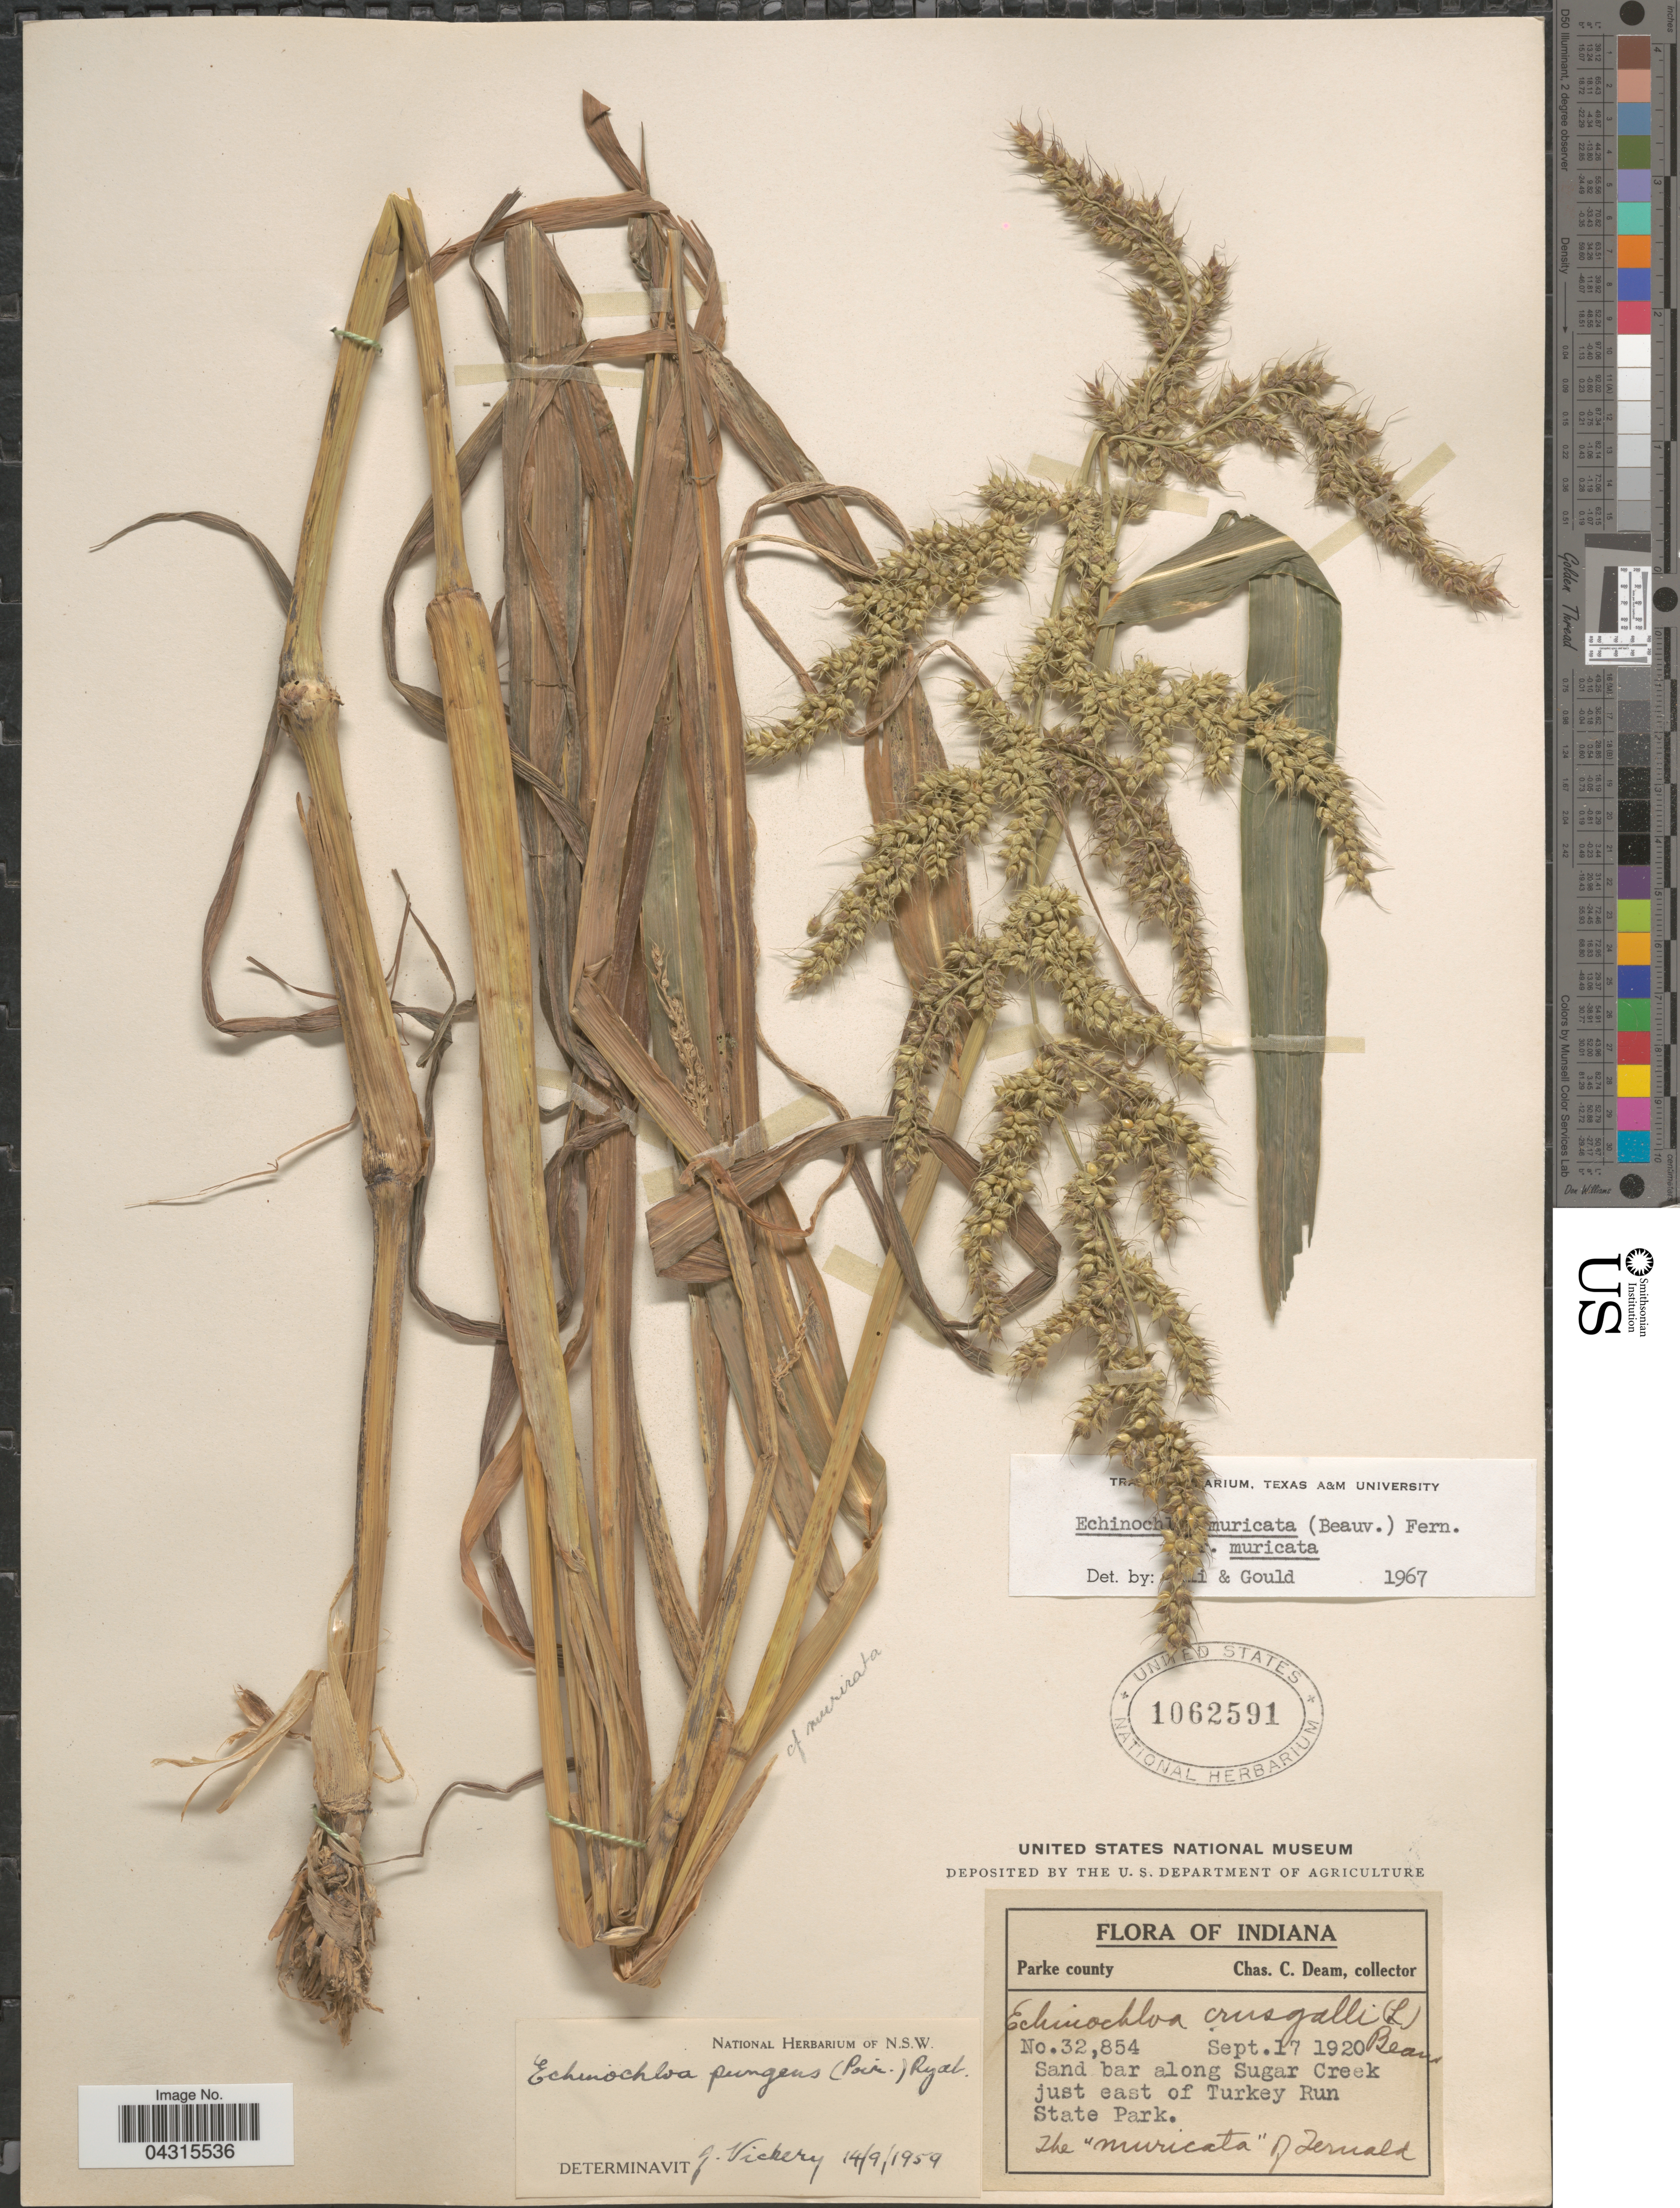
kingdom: Plantae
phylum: Tracheophyta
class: Liliopsida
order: Poales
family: Poaceae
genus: Echinochloa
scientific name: Echinochloa muricata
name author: (P. Beauv.) Fernald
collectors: C. C. Deam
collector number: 32854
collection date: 1920-09-17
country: United States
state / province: Indiana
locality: Parke county. Sand bar along Sugar Creek just east of Turkey Run State Park.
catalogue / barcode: US 1062591